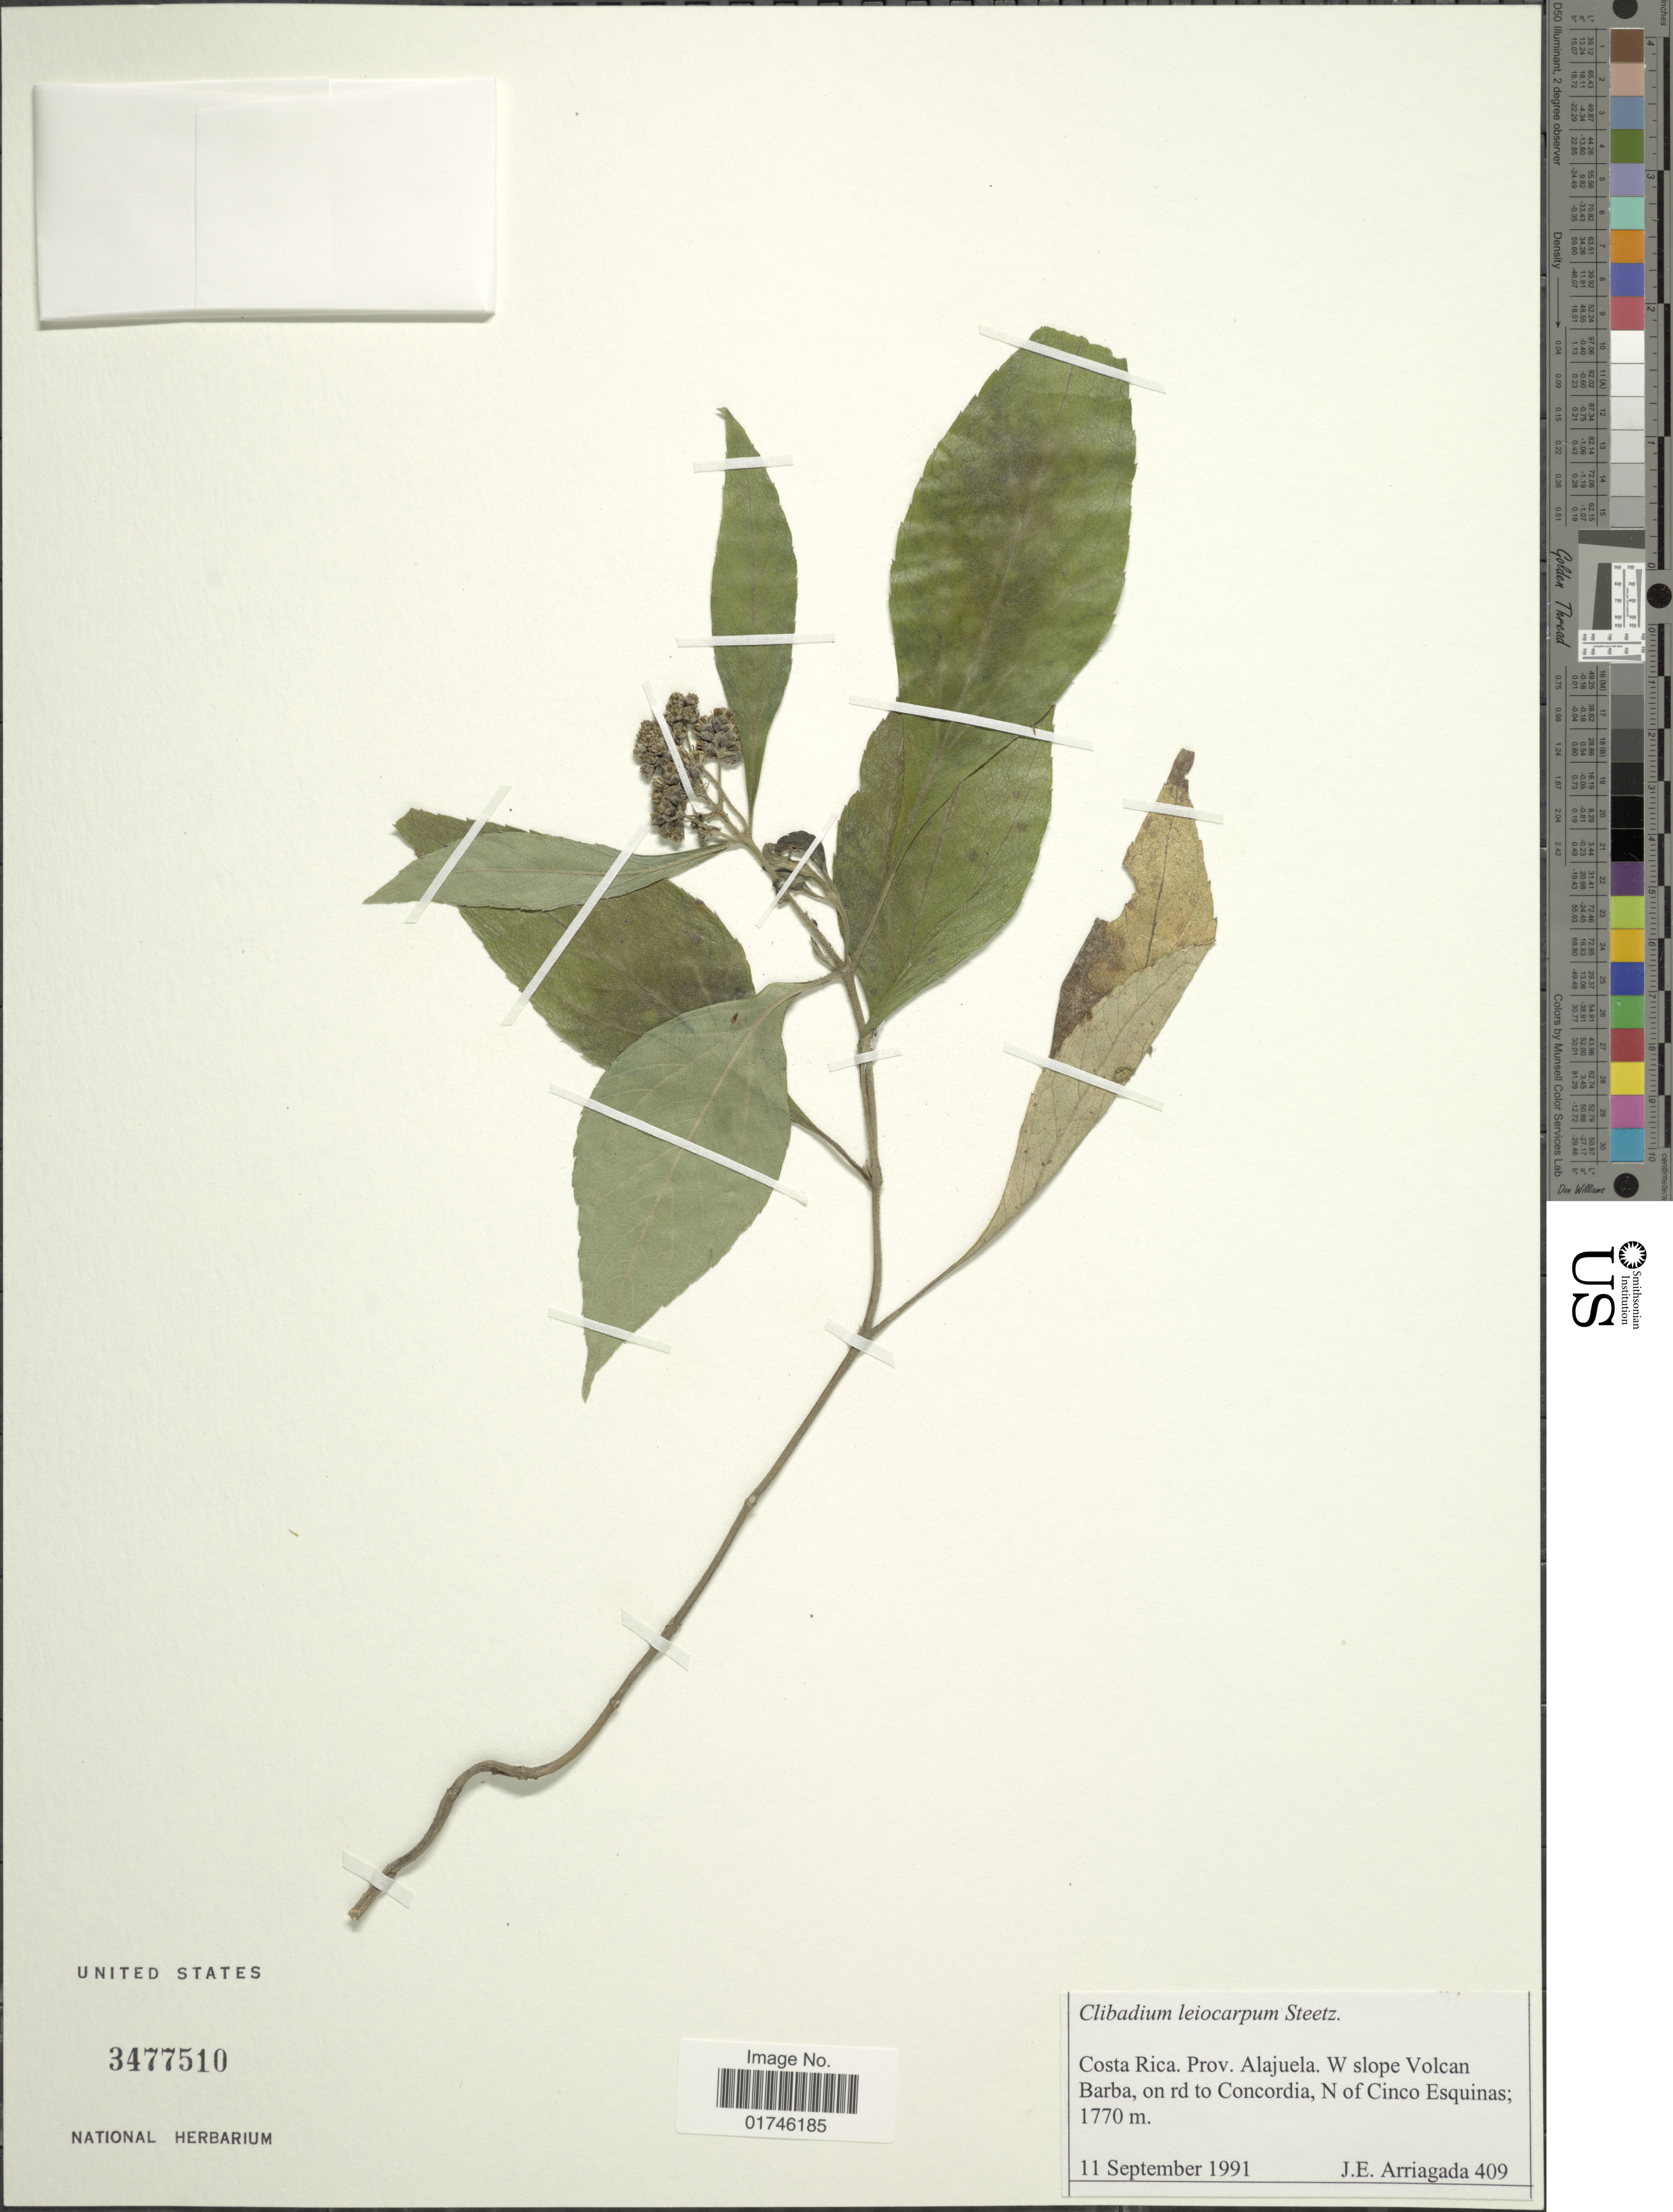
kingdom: Plantae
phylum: Tracheophyta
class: Magnoliopsida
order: Asterales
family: Asteraceae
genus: Clibadium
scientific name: Clibadium leiocarpum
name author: Steetz in Seem.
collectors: J. Arriagada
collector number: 409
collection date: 1991-09-11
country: Costa Rica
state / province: Alajuela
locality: Costa Rica, Prov. Alajuela. W slope Volcan Barba, on rd to Concordia. N of Cinco Esquinas.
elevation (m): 1770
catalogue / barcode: US 3477510